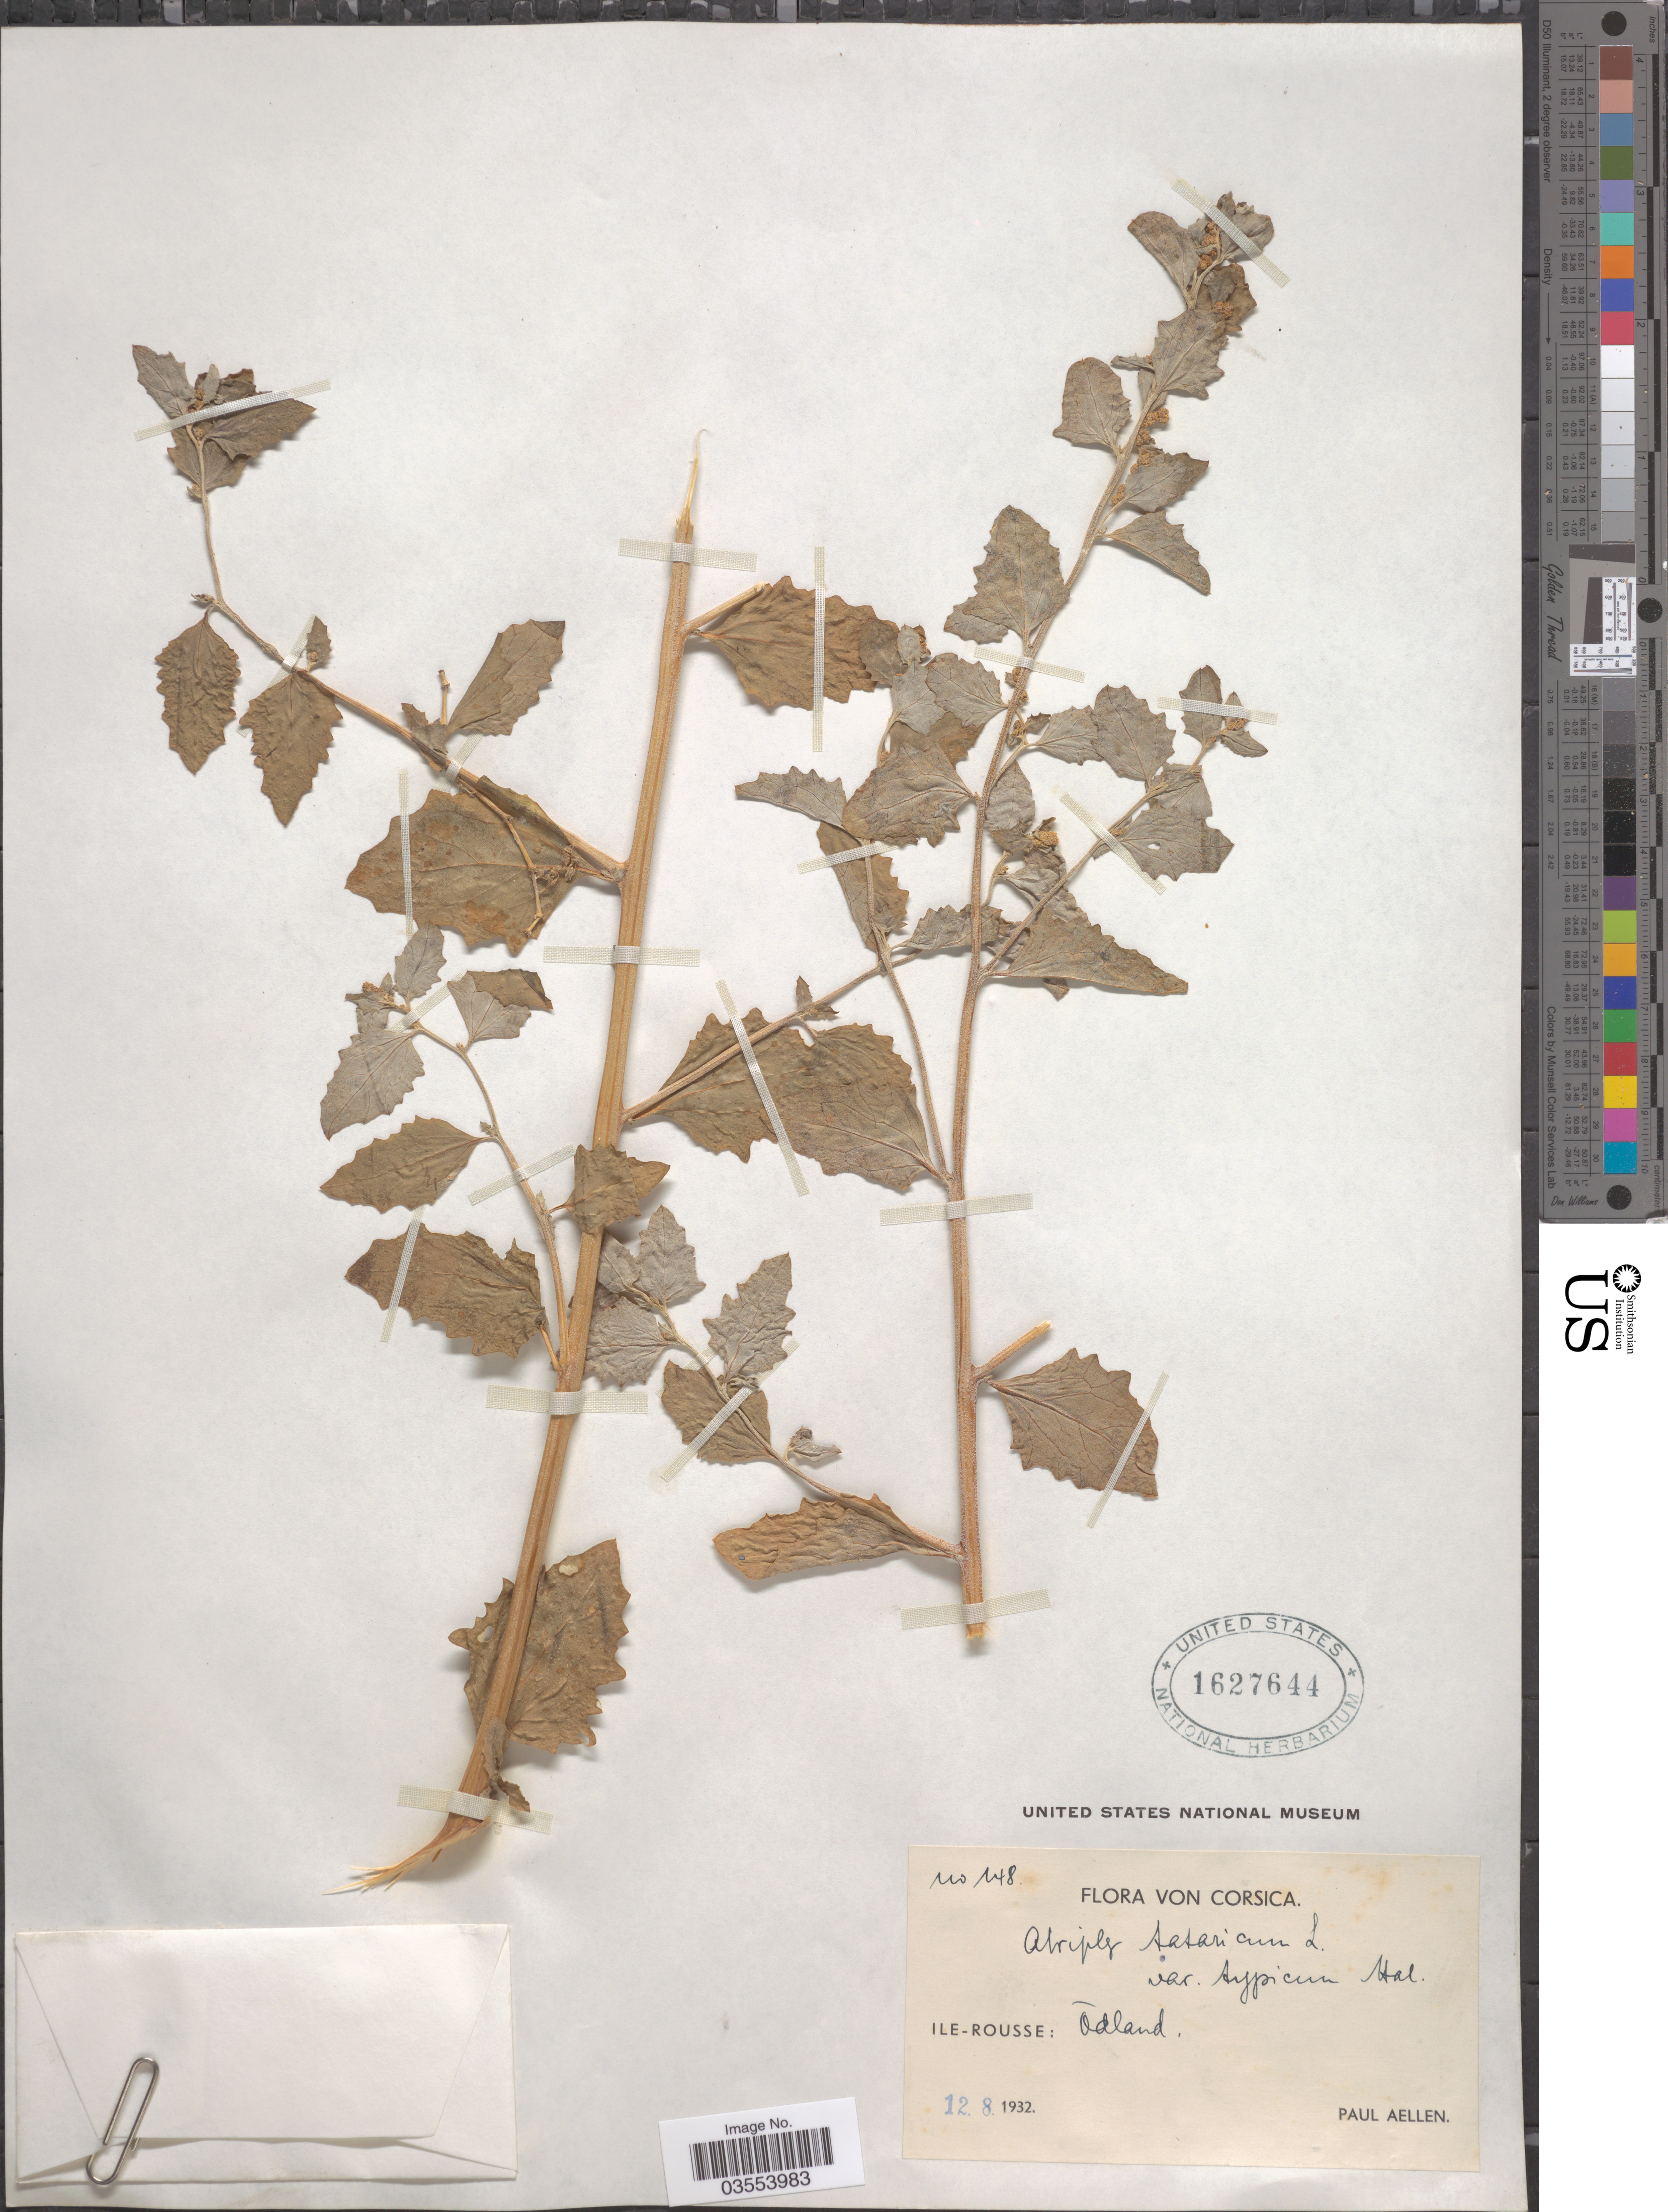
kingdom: Plantae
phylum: Tracheophyta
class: Magnoliopsida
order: Caryophyllales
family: Amaranthaceae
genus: Atriplex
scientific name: Atriplex tatarica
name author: L.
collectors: P. Aellen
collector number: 148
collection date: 1932-08-12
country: France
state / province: Corsica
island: Corse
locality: Ile-Rousse: Ōdland [interpreted].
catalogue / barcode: US 1627644